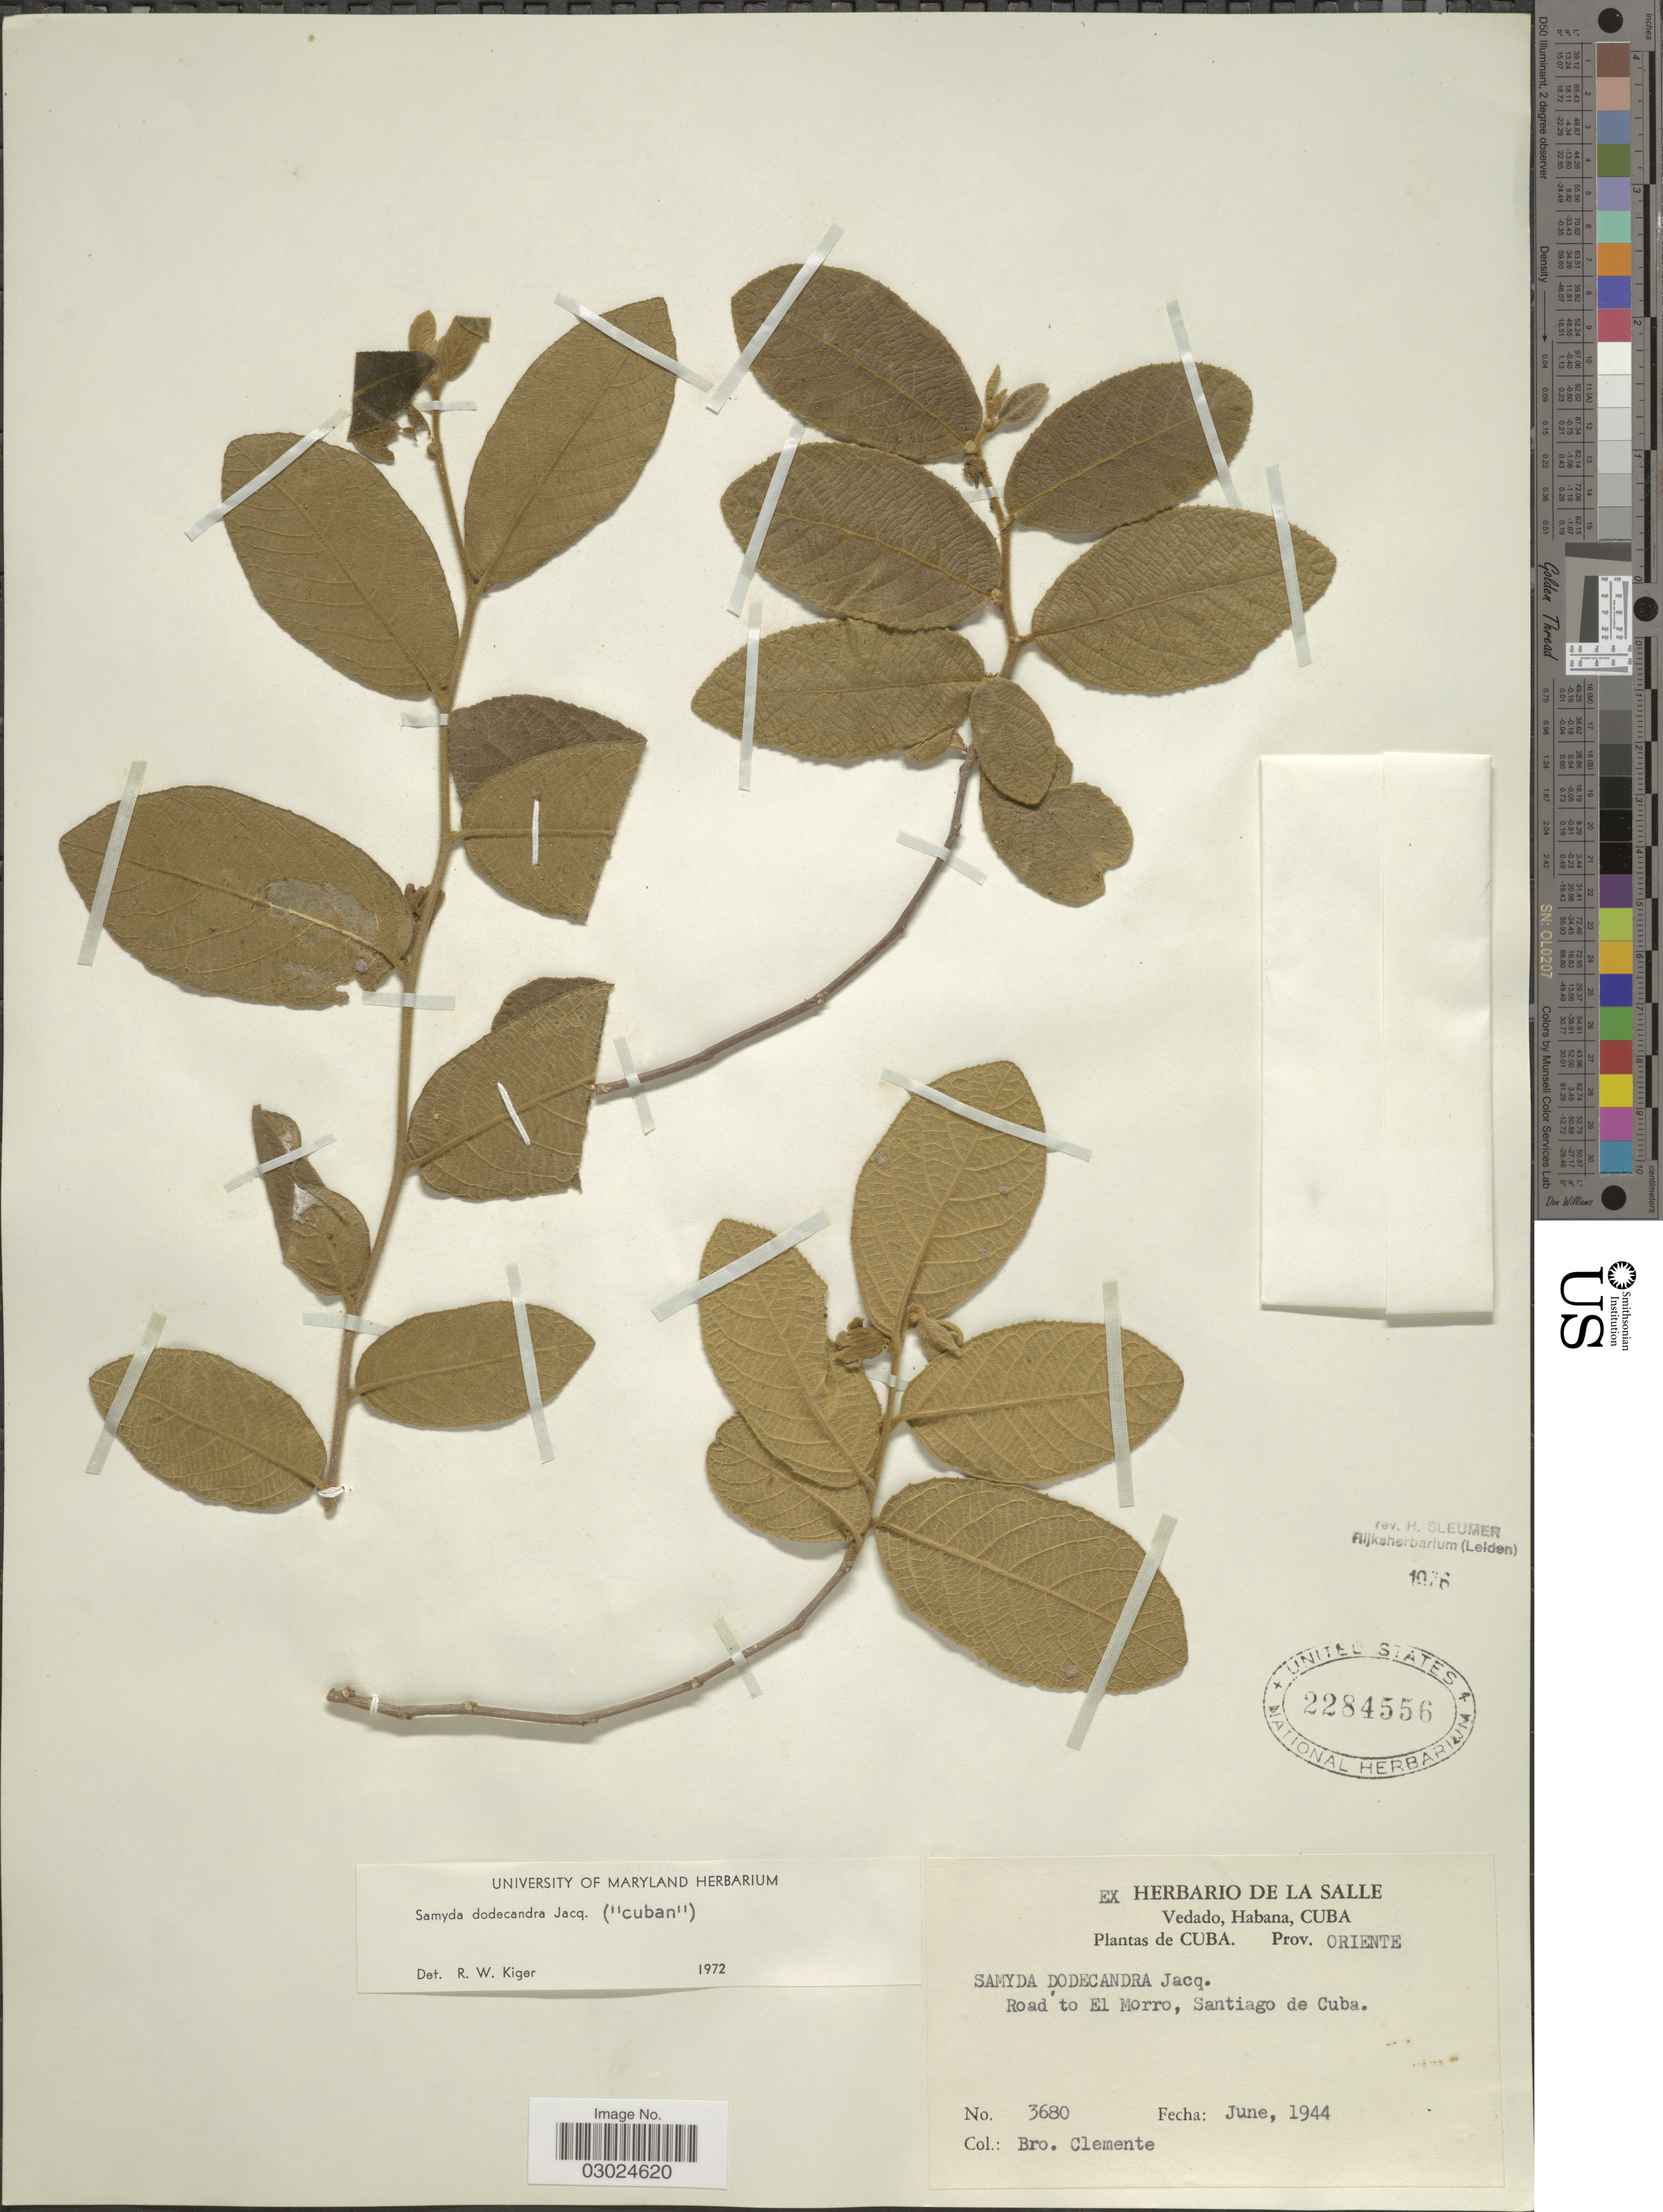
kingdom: Plantae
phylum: Tracheophyta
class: Magnoliopsida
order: Malpighiales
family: Salicaceae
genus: Casearia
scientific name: Casearia dodecandra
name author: (Jacq.) T. Samar. & M.H. Alford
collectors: Bro. Clemente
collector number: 3680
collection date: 1944-06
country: Cuba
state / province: Oriente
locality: Road to El Morro, Santiago de Cuba.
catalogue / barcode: US 2284556